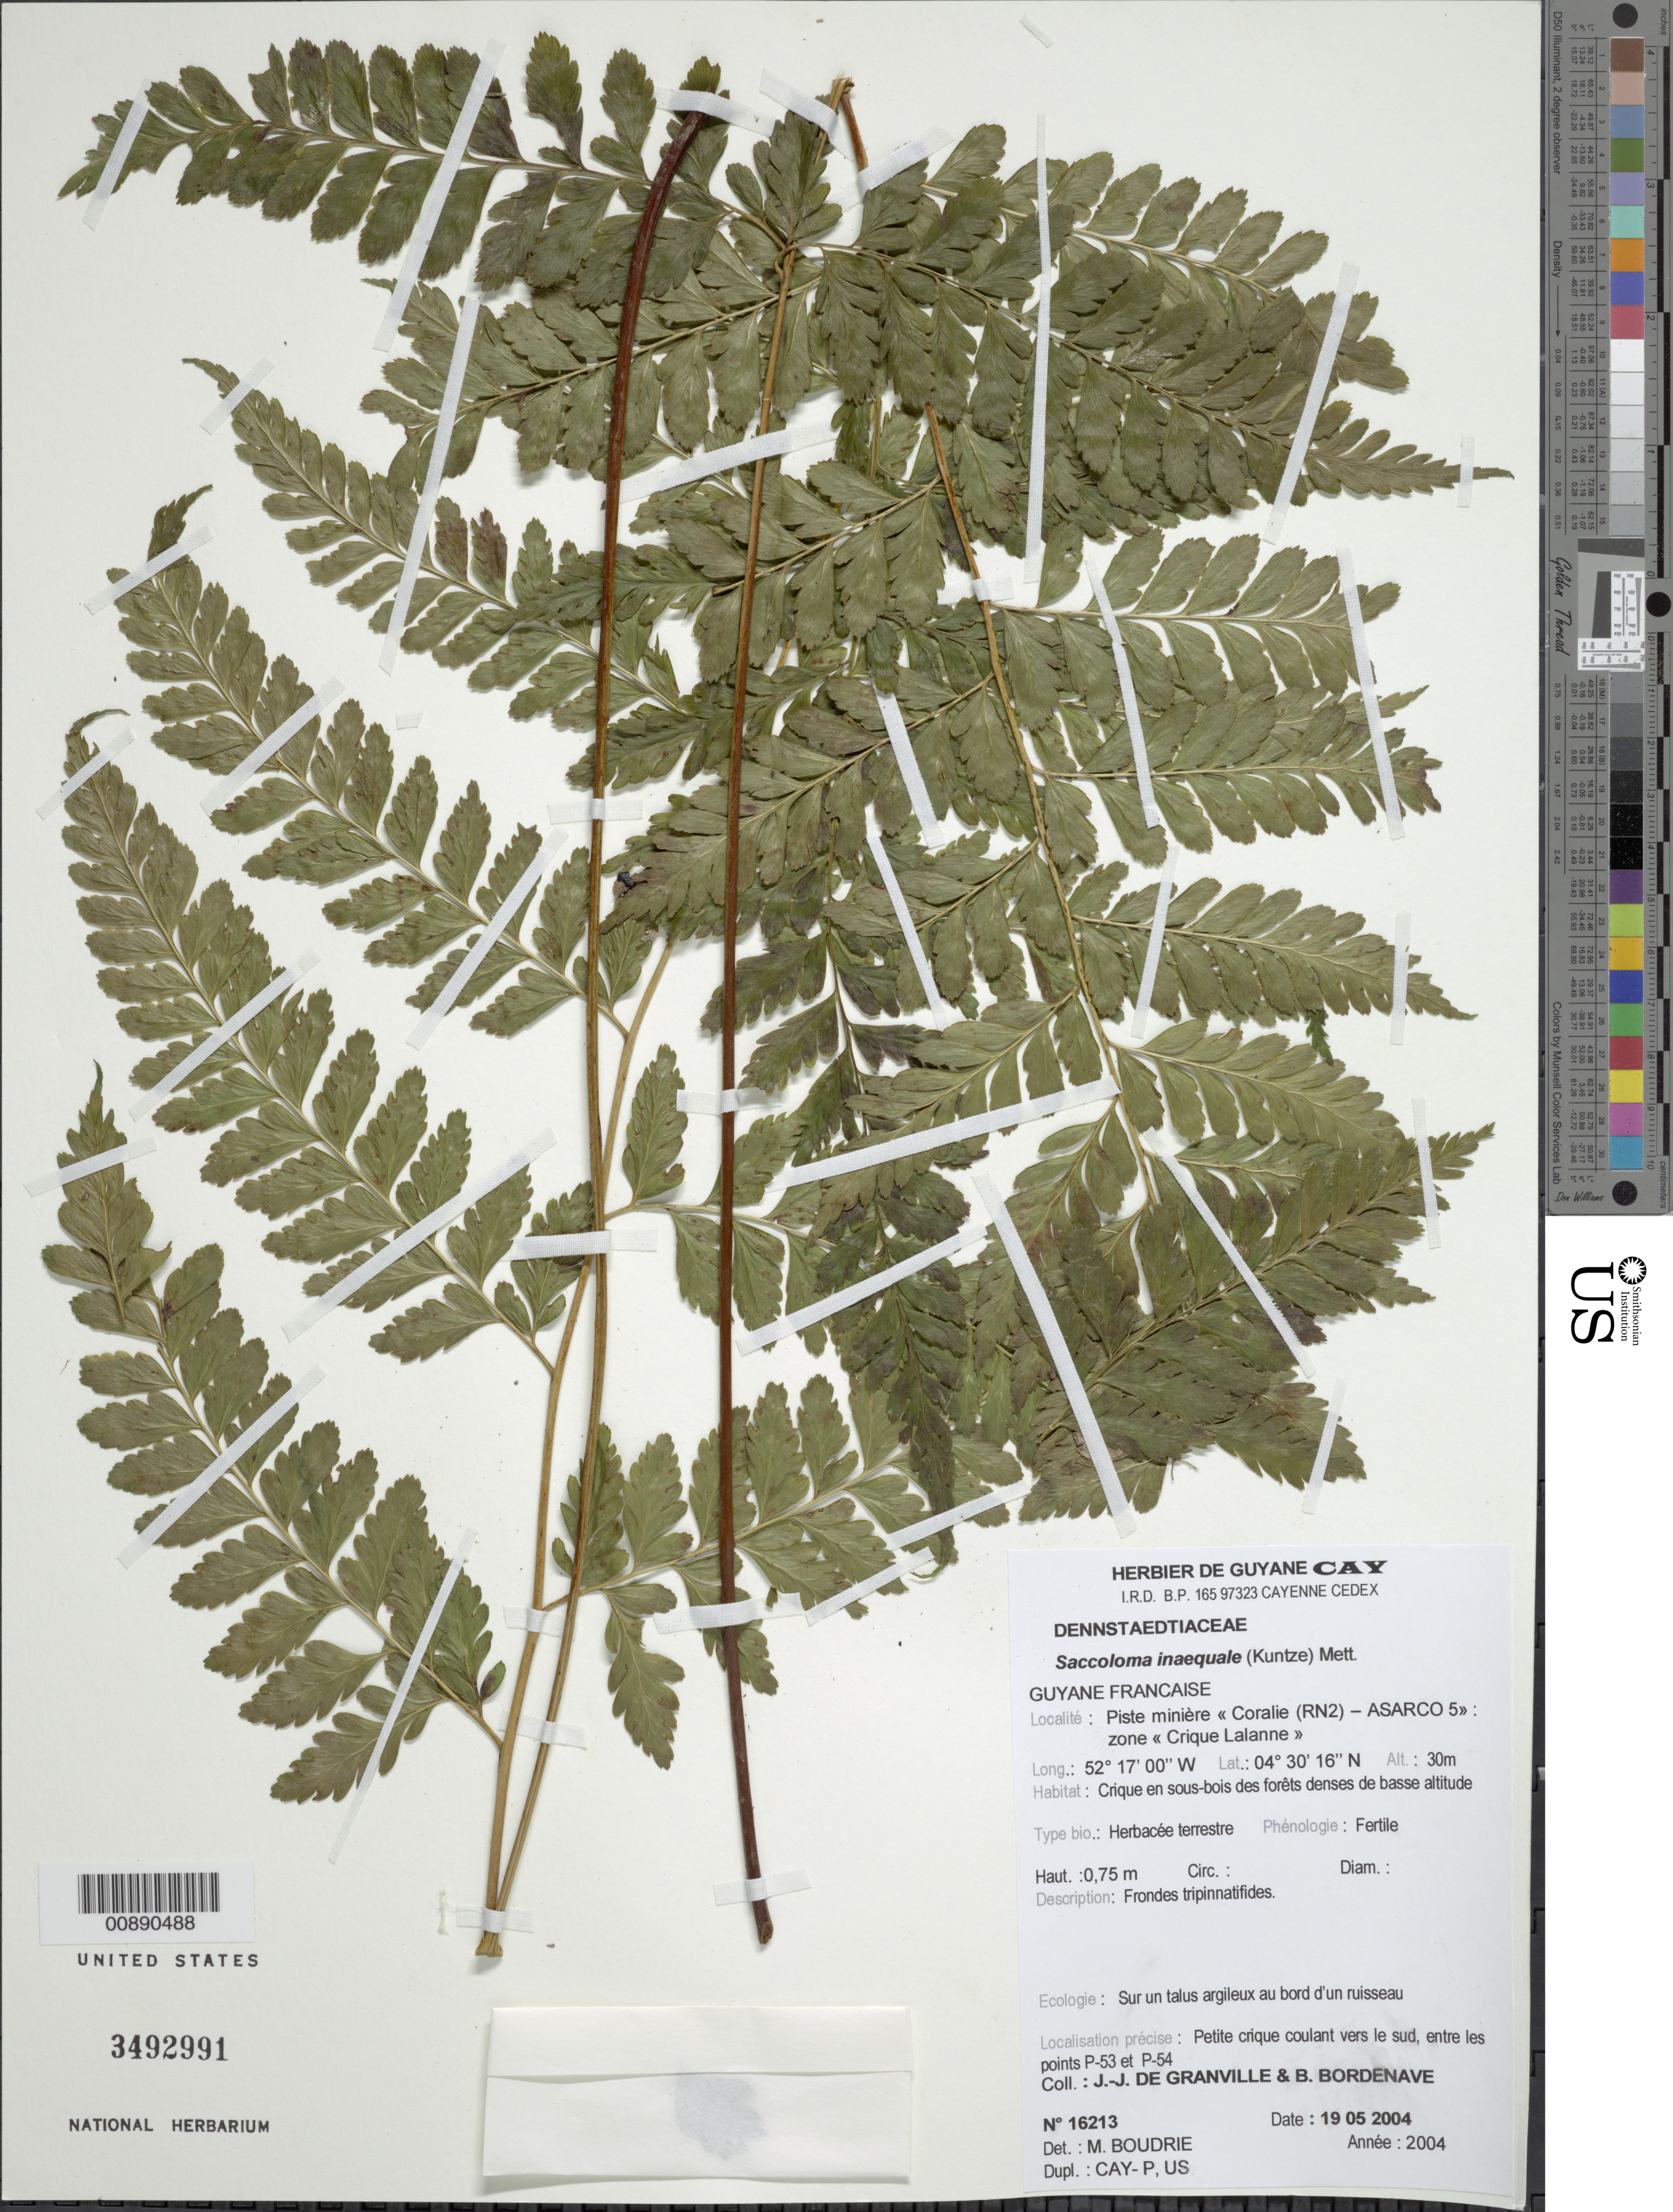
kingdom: Plantae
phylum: Tracheophyta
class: Polypodiopsida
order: Polypodiales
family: Saccolomataceae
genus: Saccoloma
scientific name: Saccoloma inaequale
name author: (Kunze) Mett.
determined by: Boudrie, M.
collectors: J.-J. de Granville & B. Bordenave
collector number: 16213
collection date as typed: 19-May-04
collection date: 2004-05-19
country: French Guiana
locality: Coralie (RN2)-ASARCO 5, zone Crique Lalane; entre P-53 et P-54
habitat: Crique en sous bois des forêts denses de basse altitude; sur un talus argileux au bord d'un ruisseau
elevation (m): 30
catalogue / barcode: US 3492991